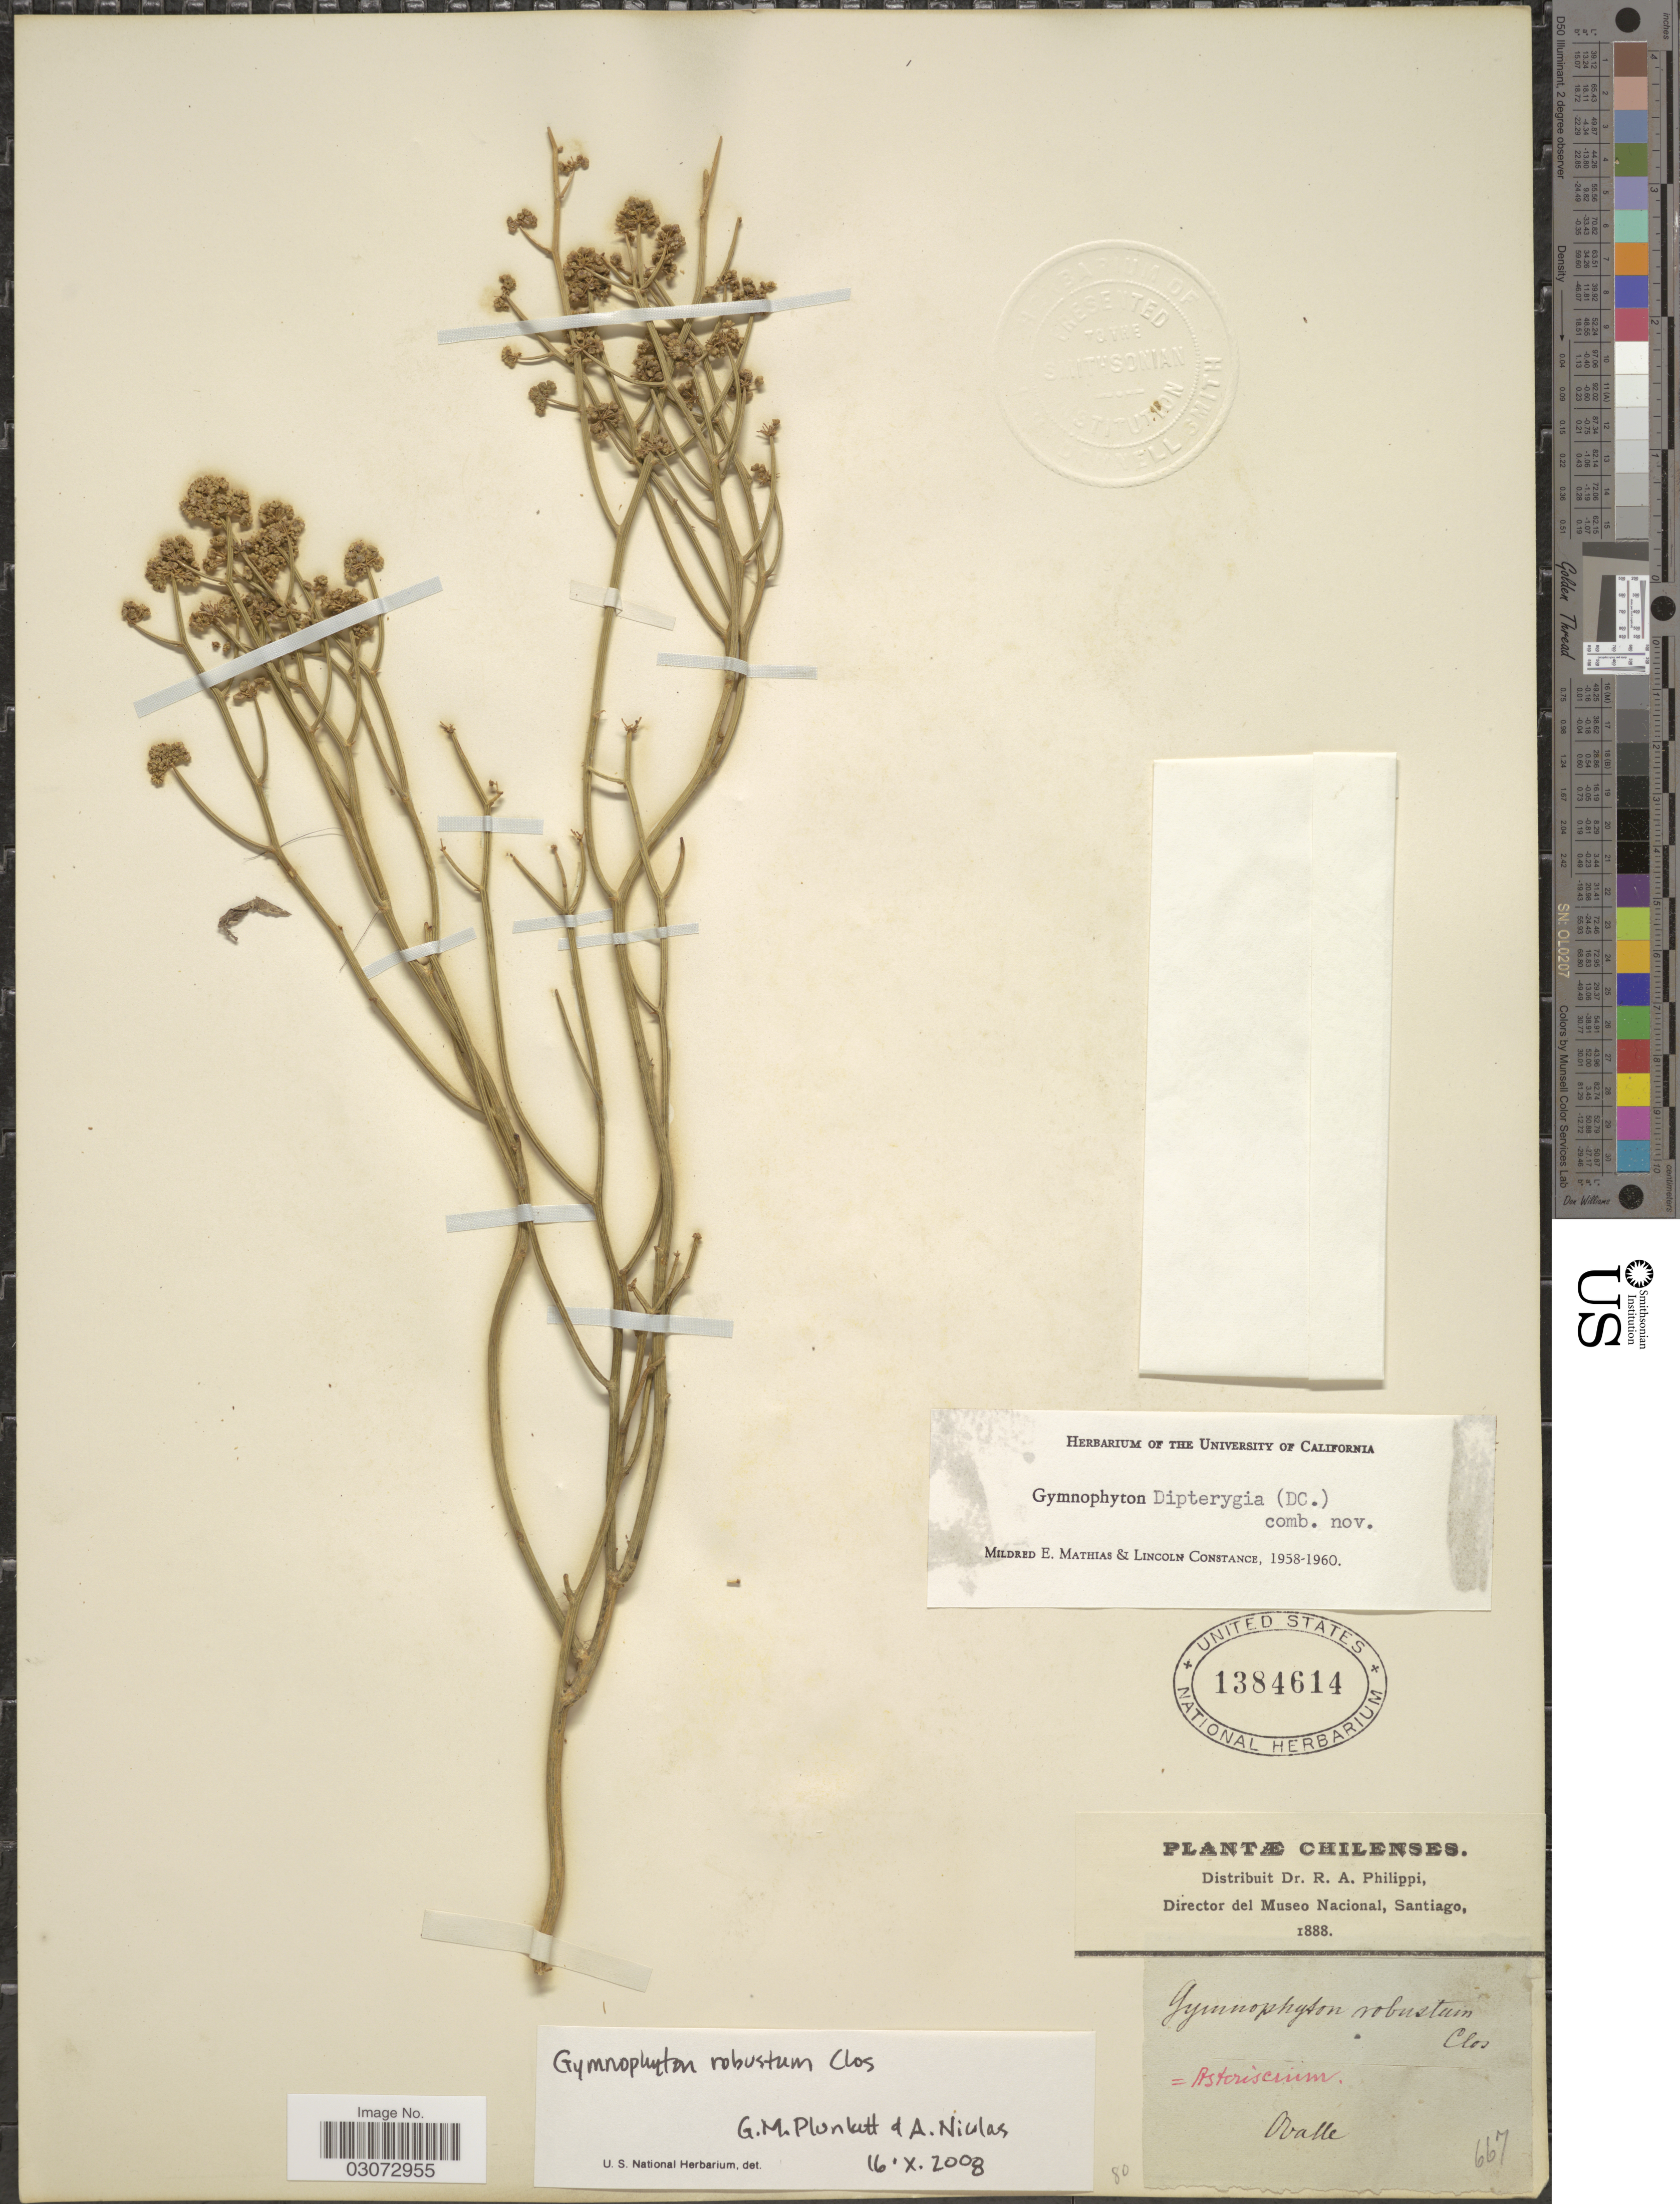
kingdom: Plantae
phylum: Tracheophyta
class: Magnoliopsida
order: Apiales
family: Apiaceae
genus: Gymnophyton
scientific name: Gymnophyton robustum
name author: Clos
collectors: R. A. Philippi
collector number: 667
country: Chile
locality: Chilenses. Ovalle.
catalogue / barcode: US 1384614